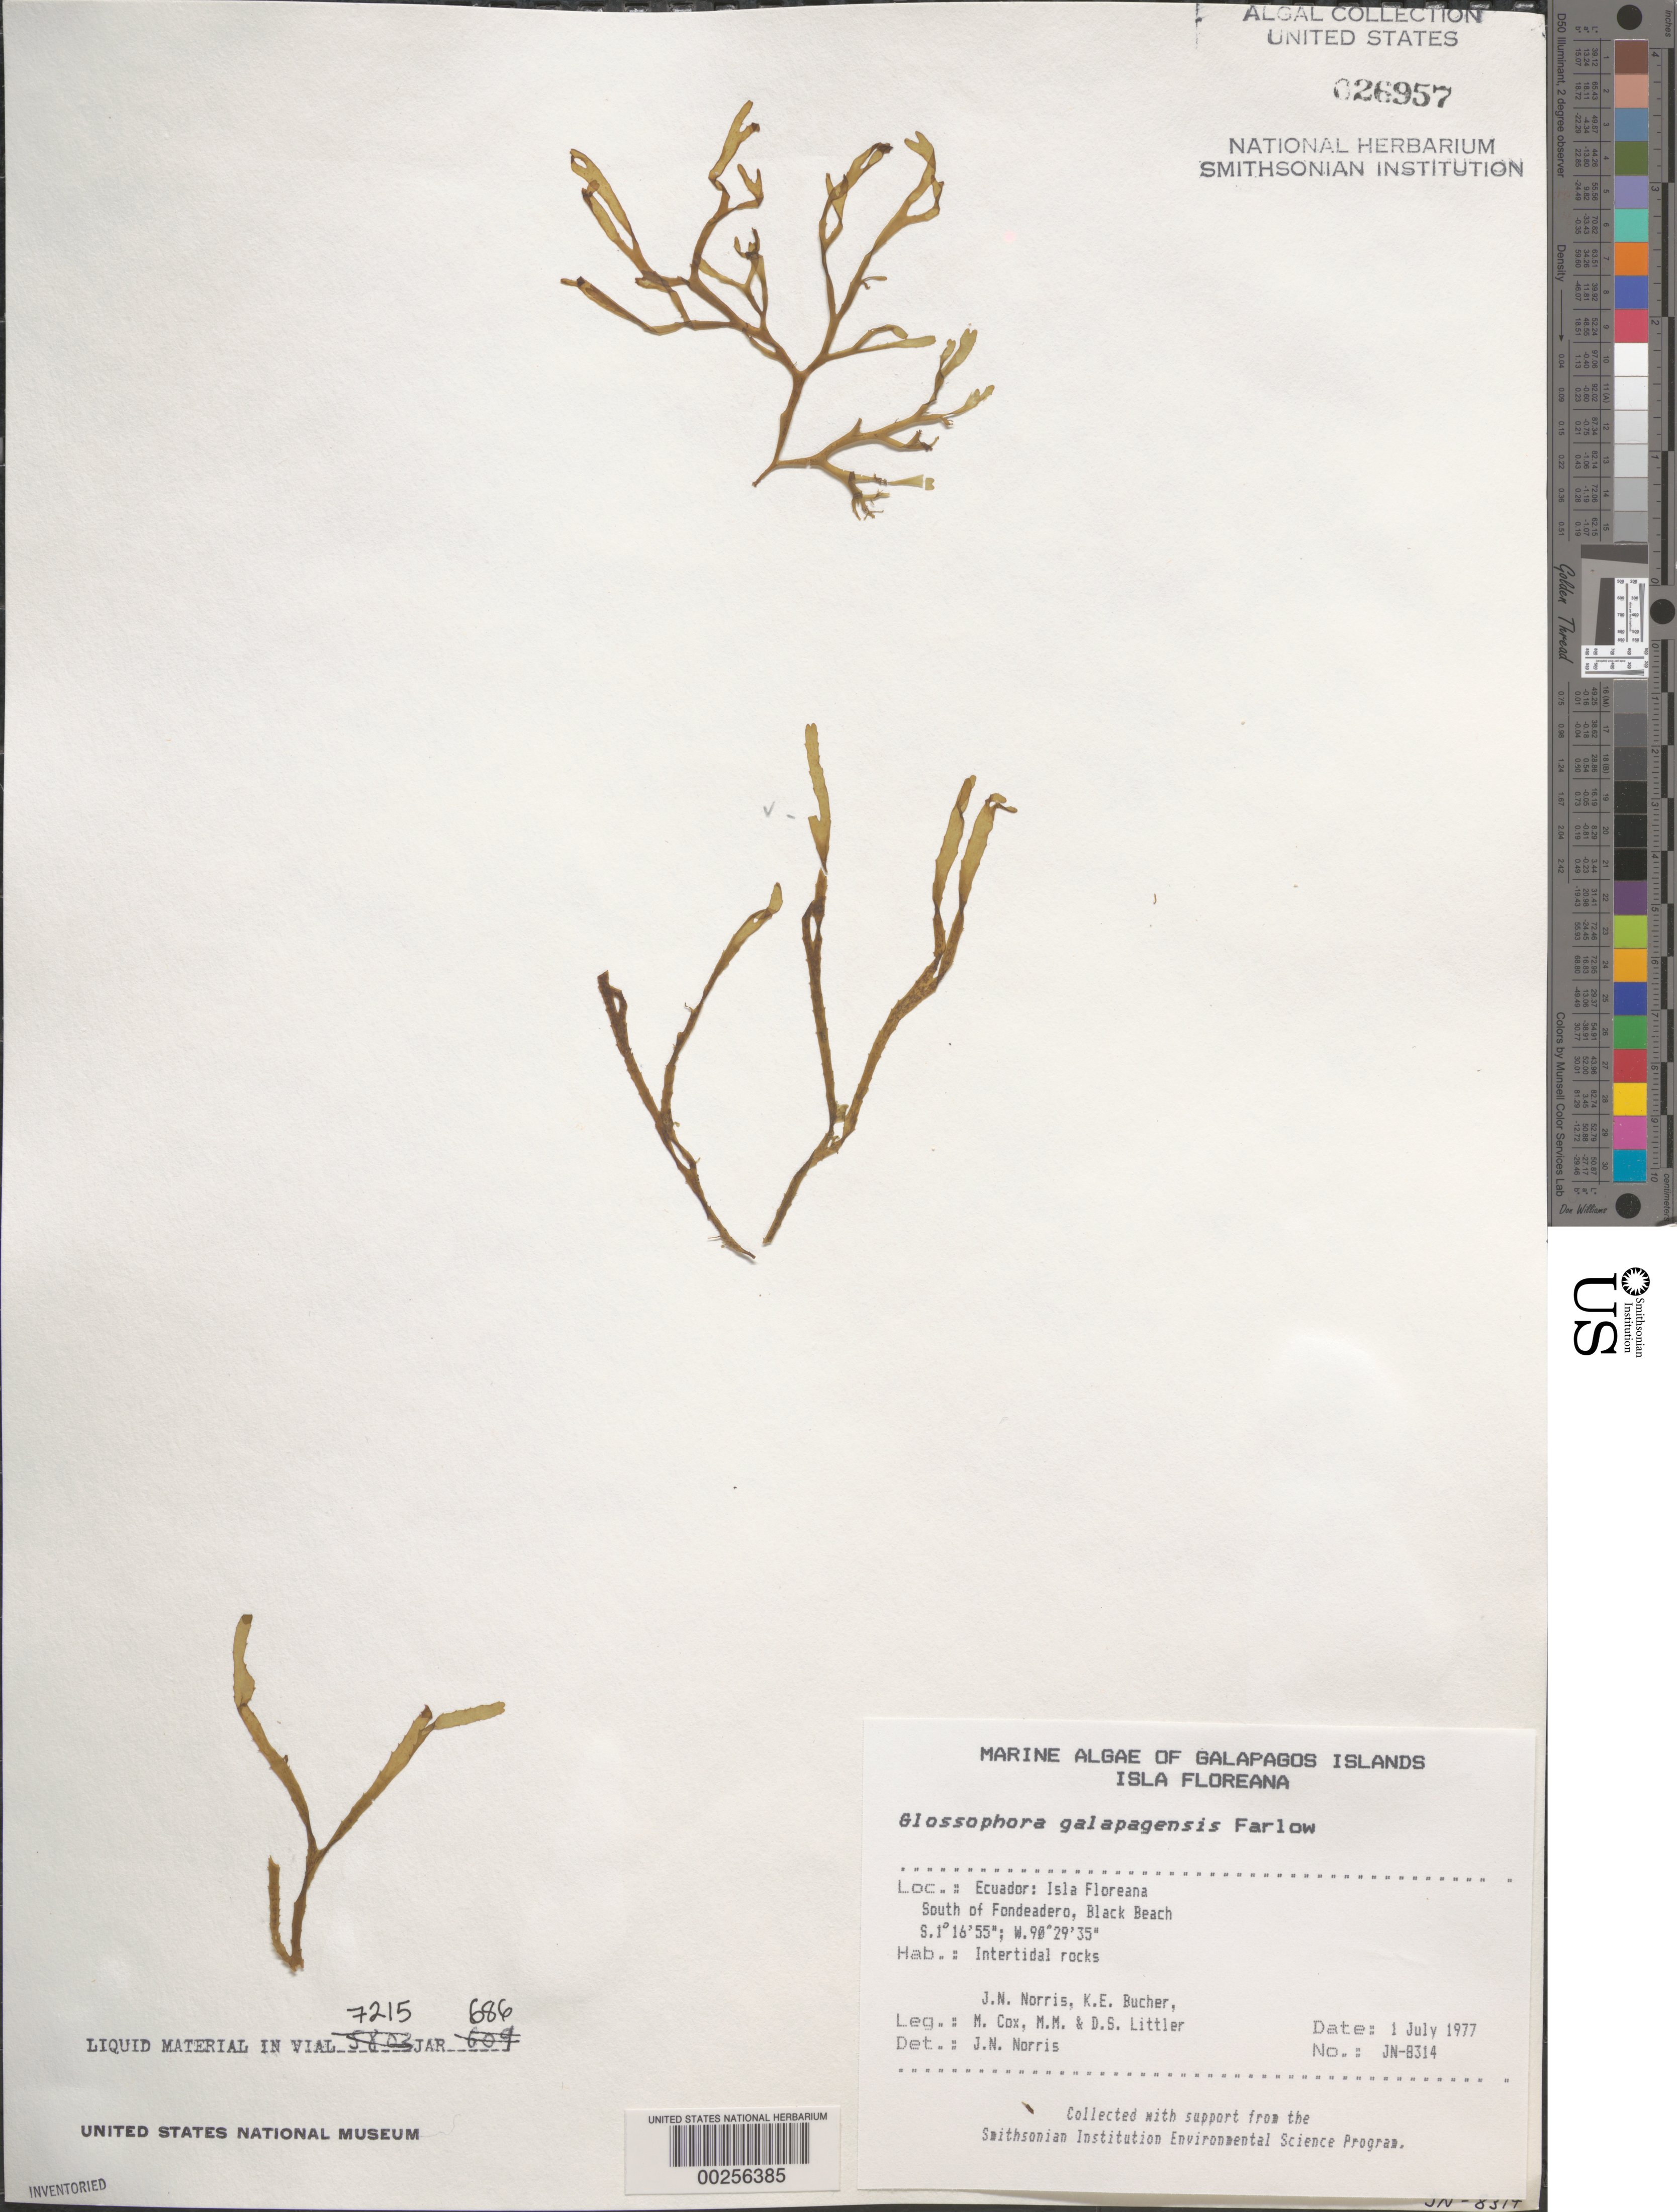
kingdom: Chromista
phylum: Ochrophyta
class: Phaeophyceae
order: Dictyotales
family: Dictyotaceae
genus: Dictyota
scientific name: Dictyota galapagensis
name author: (Farl.) De Clerck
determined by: Algae name updating Project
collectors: J. N. Norris, K. E. Bucher, M. Cox, M. M. Littler & D. S. Littler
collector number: JN-8314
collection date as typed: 01 Jul 1977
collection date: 1977-07-01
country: Ecuador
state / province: Colón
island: Floreana [Charles, Santa Maria]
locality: Black Beach south of Fondeadero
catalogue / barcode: US 26957